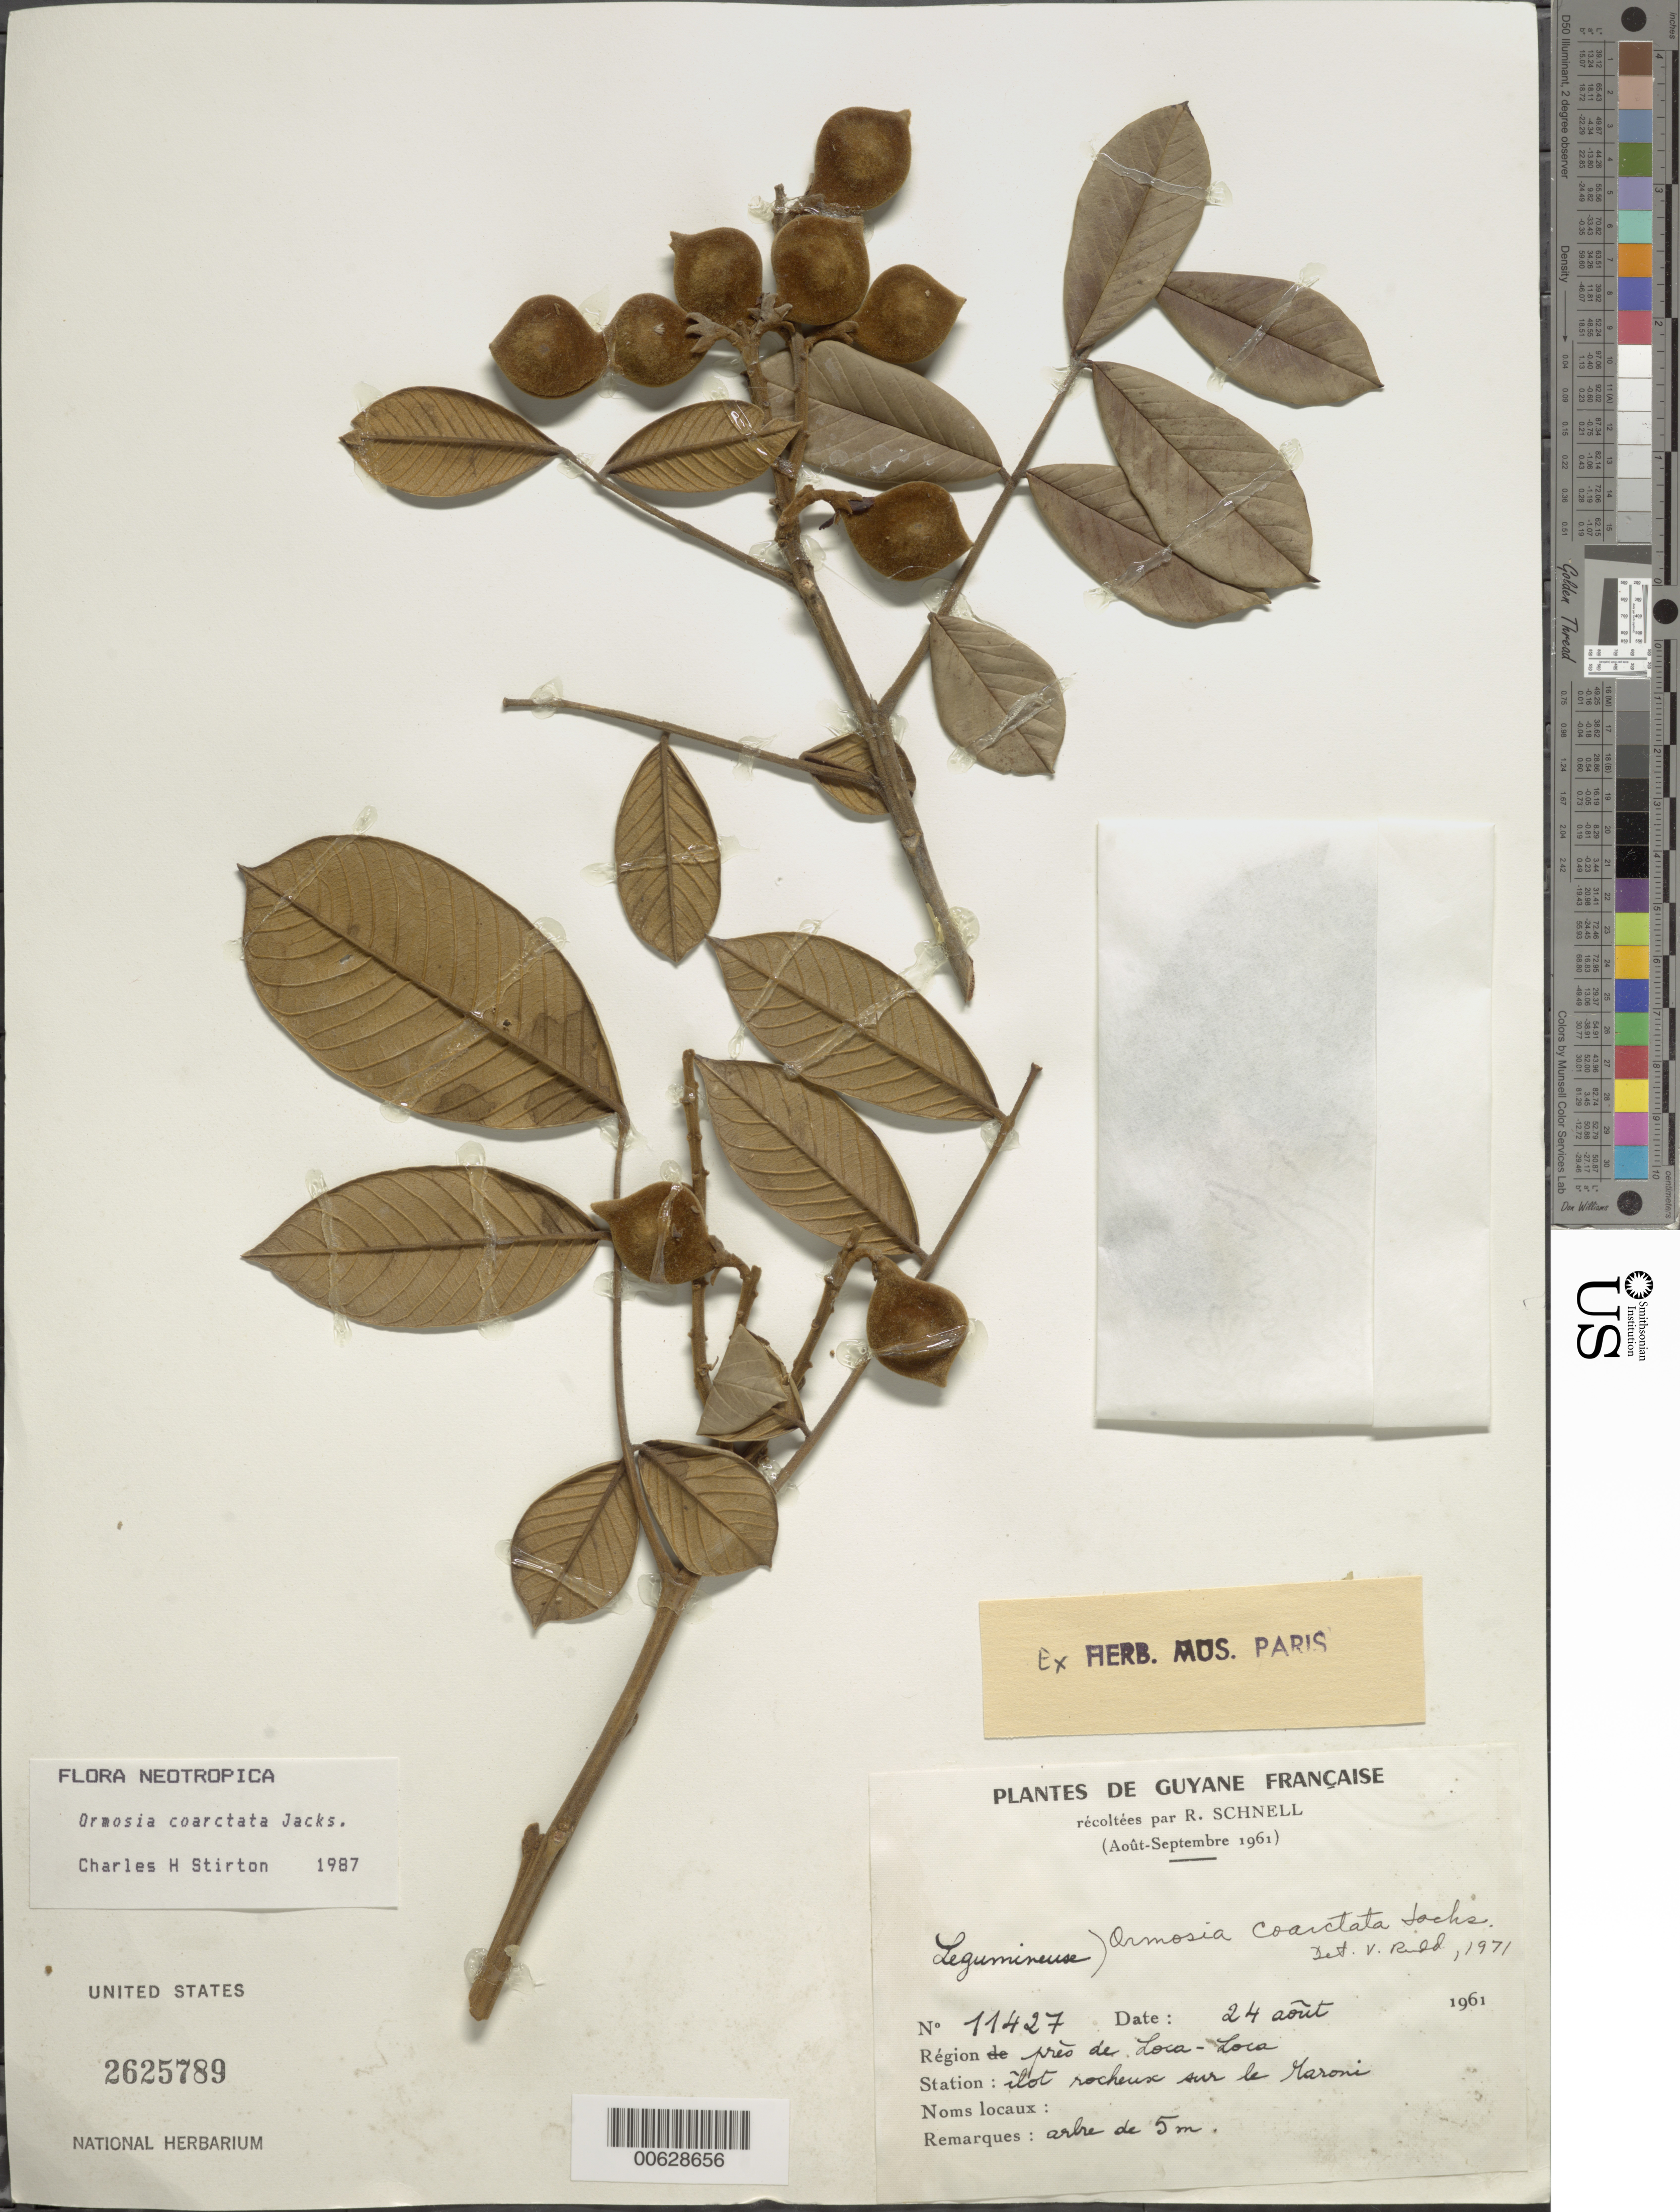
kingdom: Plantae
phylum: Tracheophyta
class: Magnoliopsida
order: Fabales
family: Fabaceae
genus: Ormosia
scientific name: Ormosia coarctata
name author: Jacks.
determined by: Stirton, Charles H.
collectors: R. A. Schnell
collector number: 11427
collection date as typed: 24-Aug-61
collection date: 1961-08-24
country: French Guiana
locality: Loca-Loca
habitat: Rock in river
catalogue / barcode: US 2625789